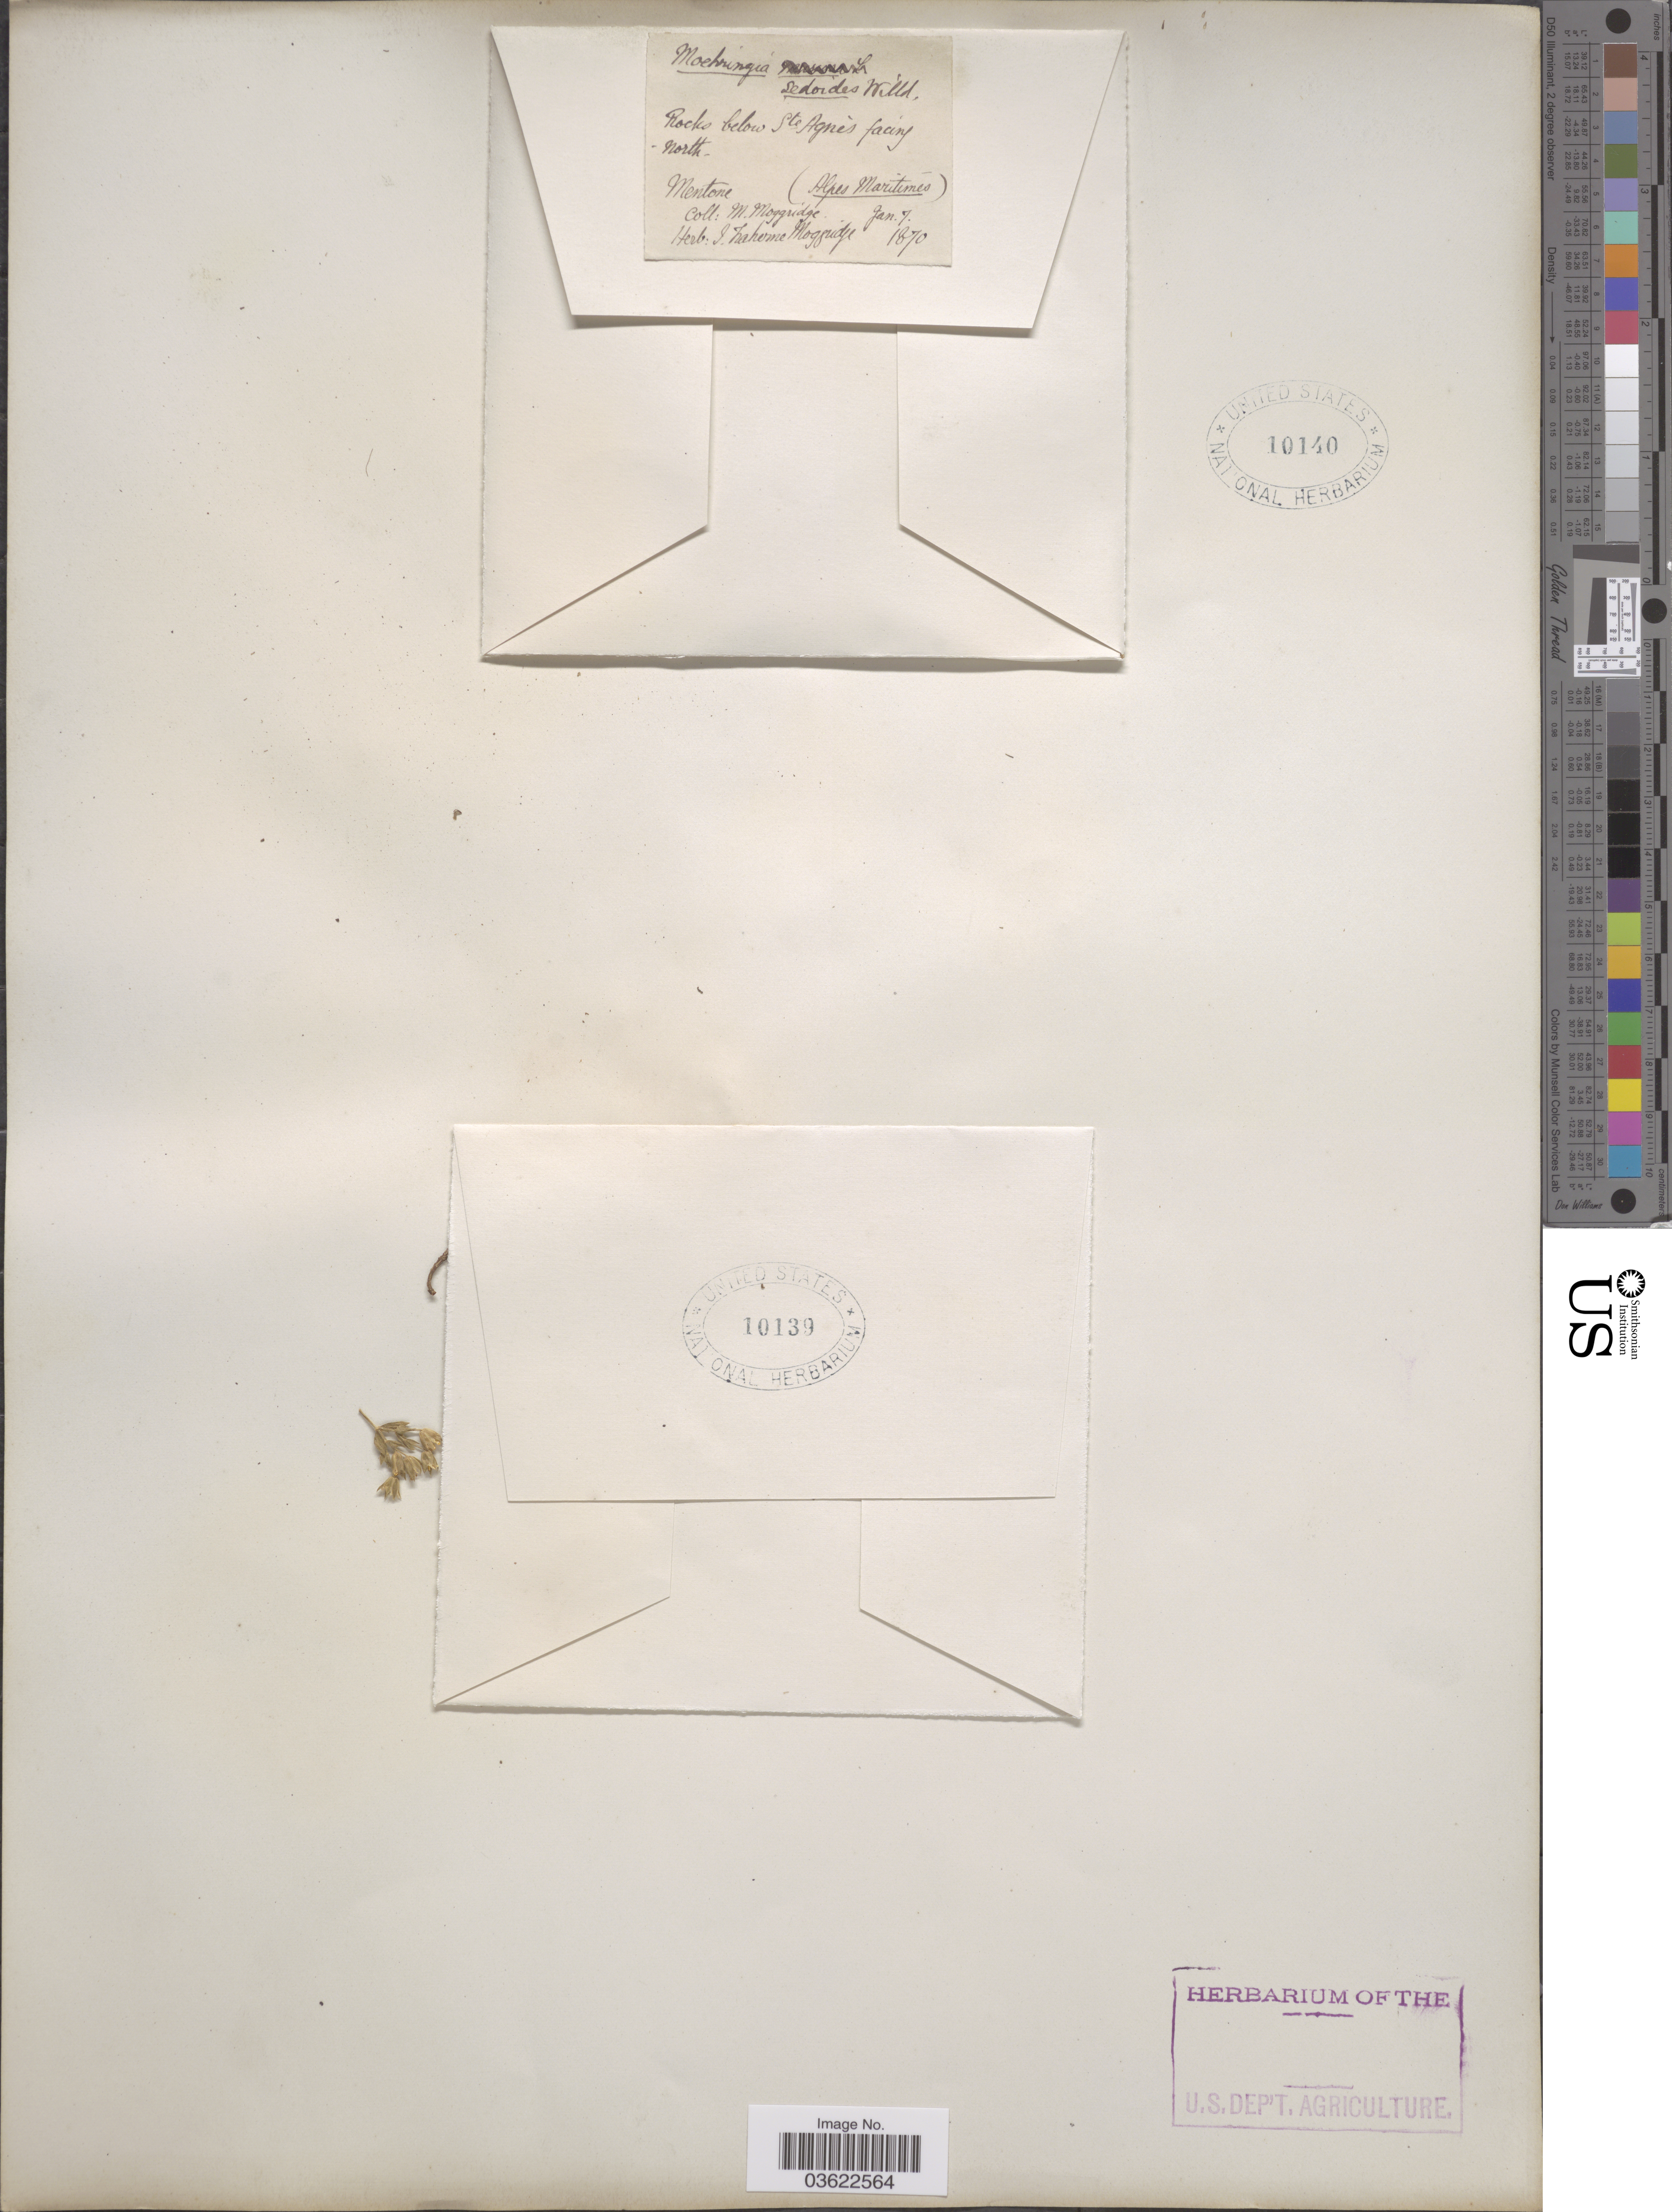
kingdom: Plantae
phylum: Tracheophyta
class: Magnoliopsida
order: Caryophyllales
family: Caryophyllaceae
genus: Minuartia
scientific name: Minuartia rubella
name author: (Wahlenb.) Hiern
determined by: Strong, Mark T., (BOT), Smithsonian Institution - National Museum of Natural History (UNITED STATES)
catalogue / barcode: US 10139-2